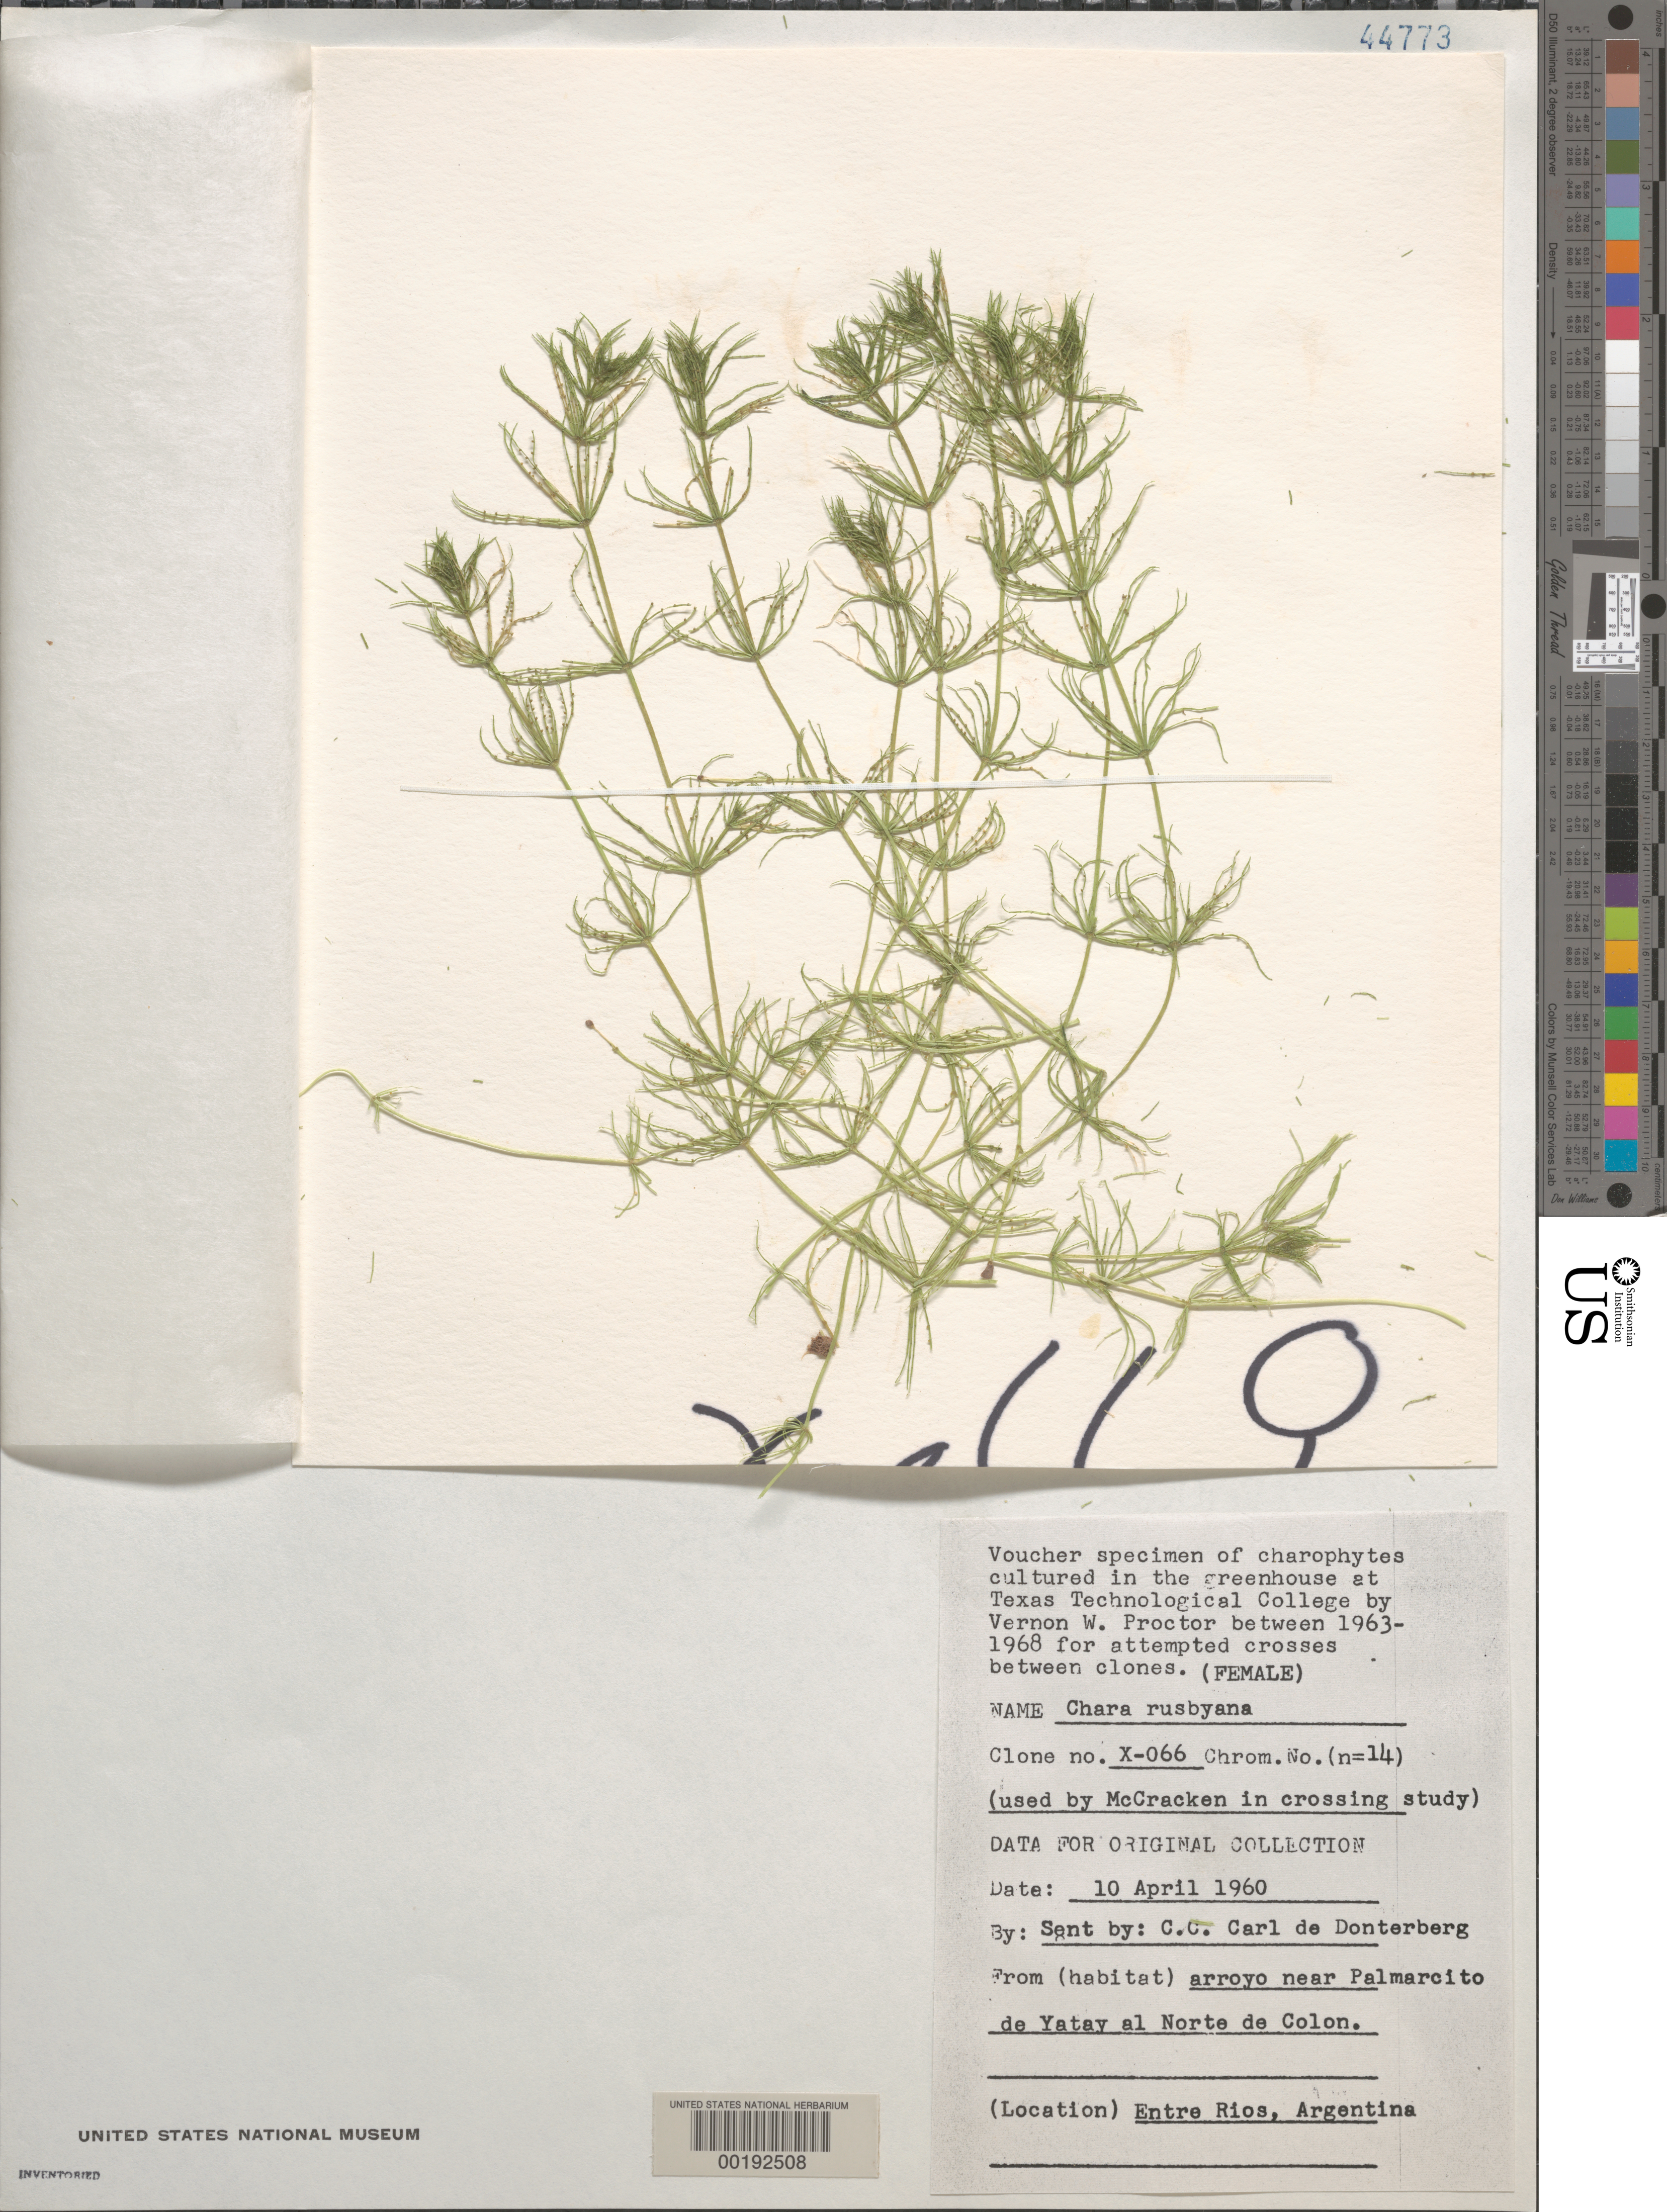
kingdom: Plantae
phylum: Charophyta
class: Charophyceae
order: Charales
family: Characeae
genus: Chara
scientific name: Chara rusbyana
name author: M. Howe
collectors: C. De Donterberg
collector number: X-066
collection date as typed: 10 Apr 1960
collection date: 1960-04-10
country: Argentina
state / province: Entre Ríos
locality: Near Palmarcito de Yatay, N of Colon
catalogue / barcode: US 44773